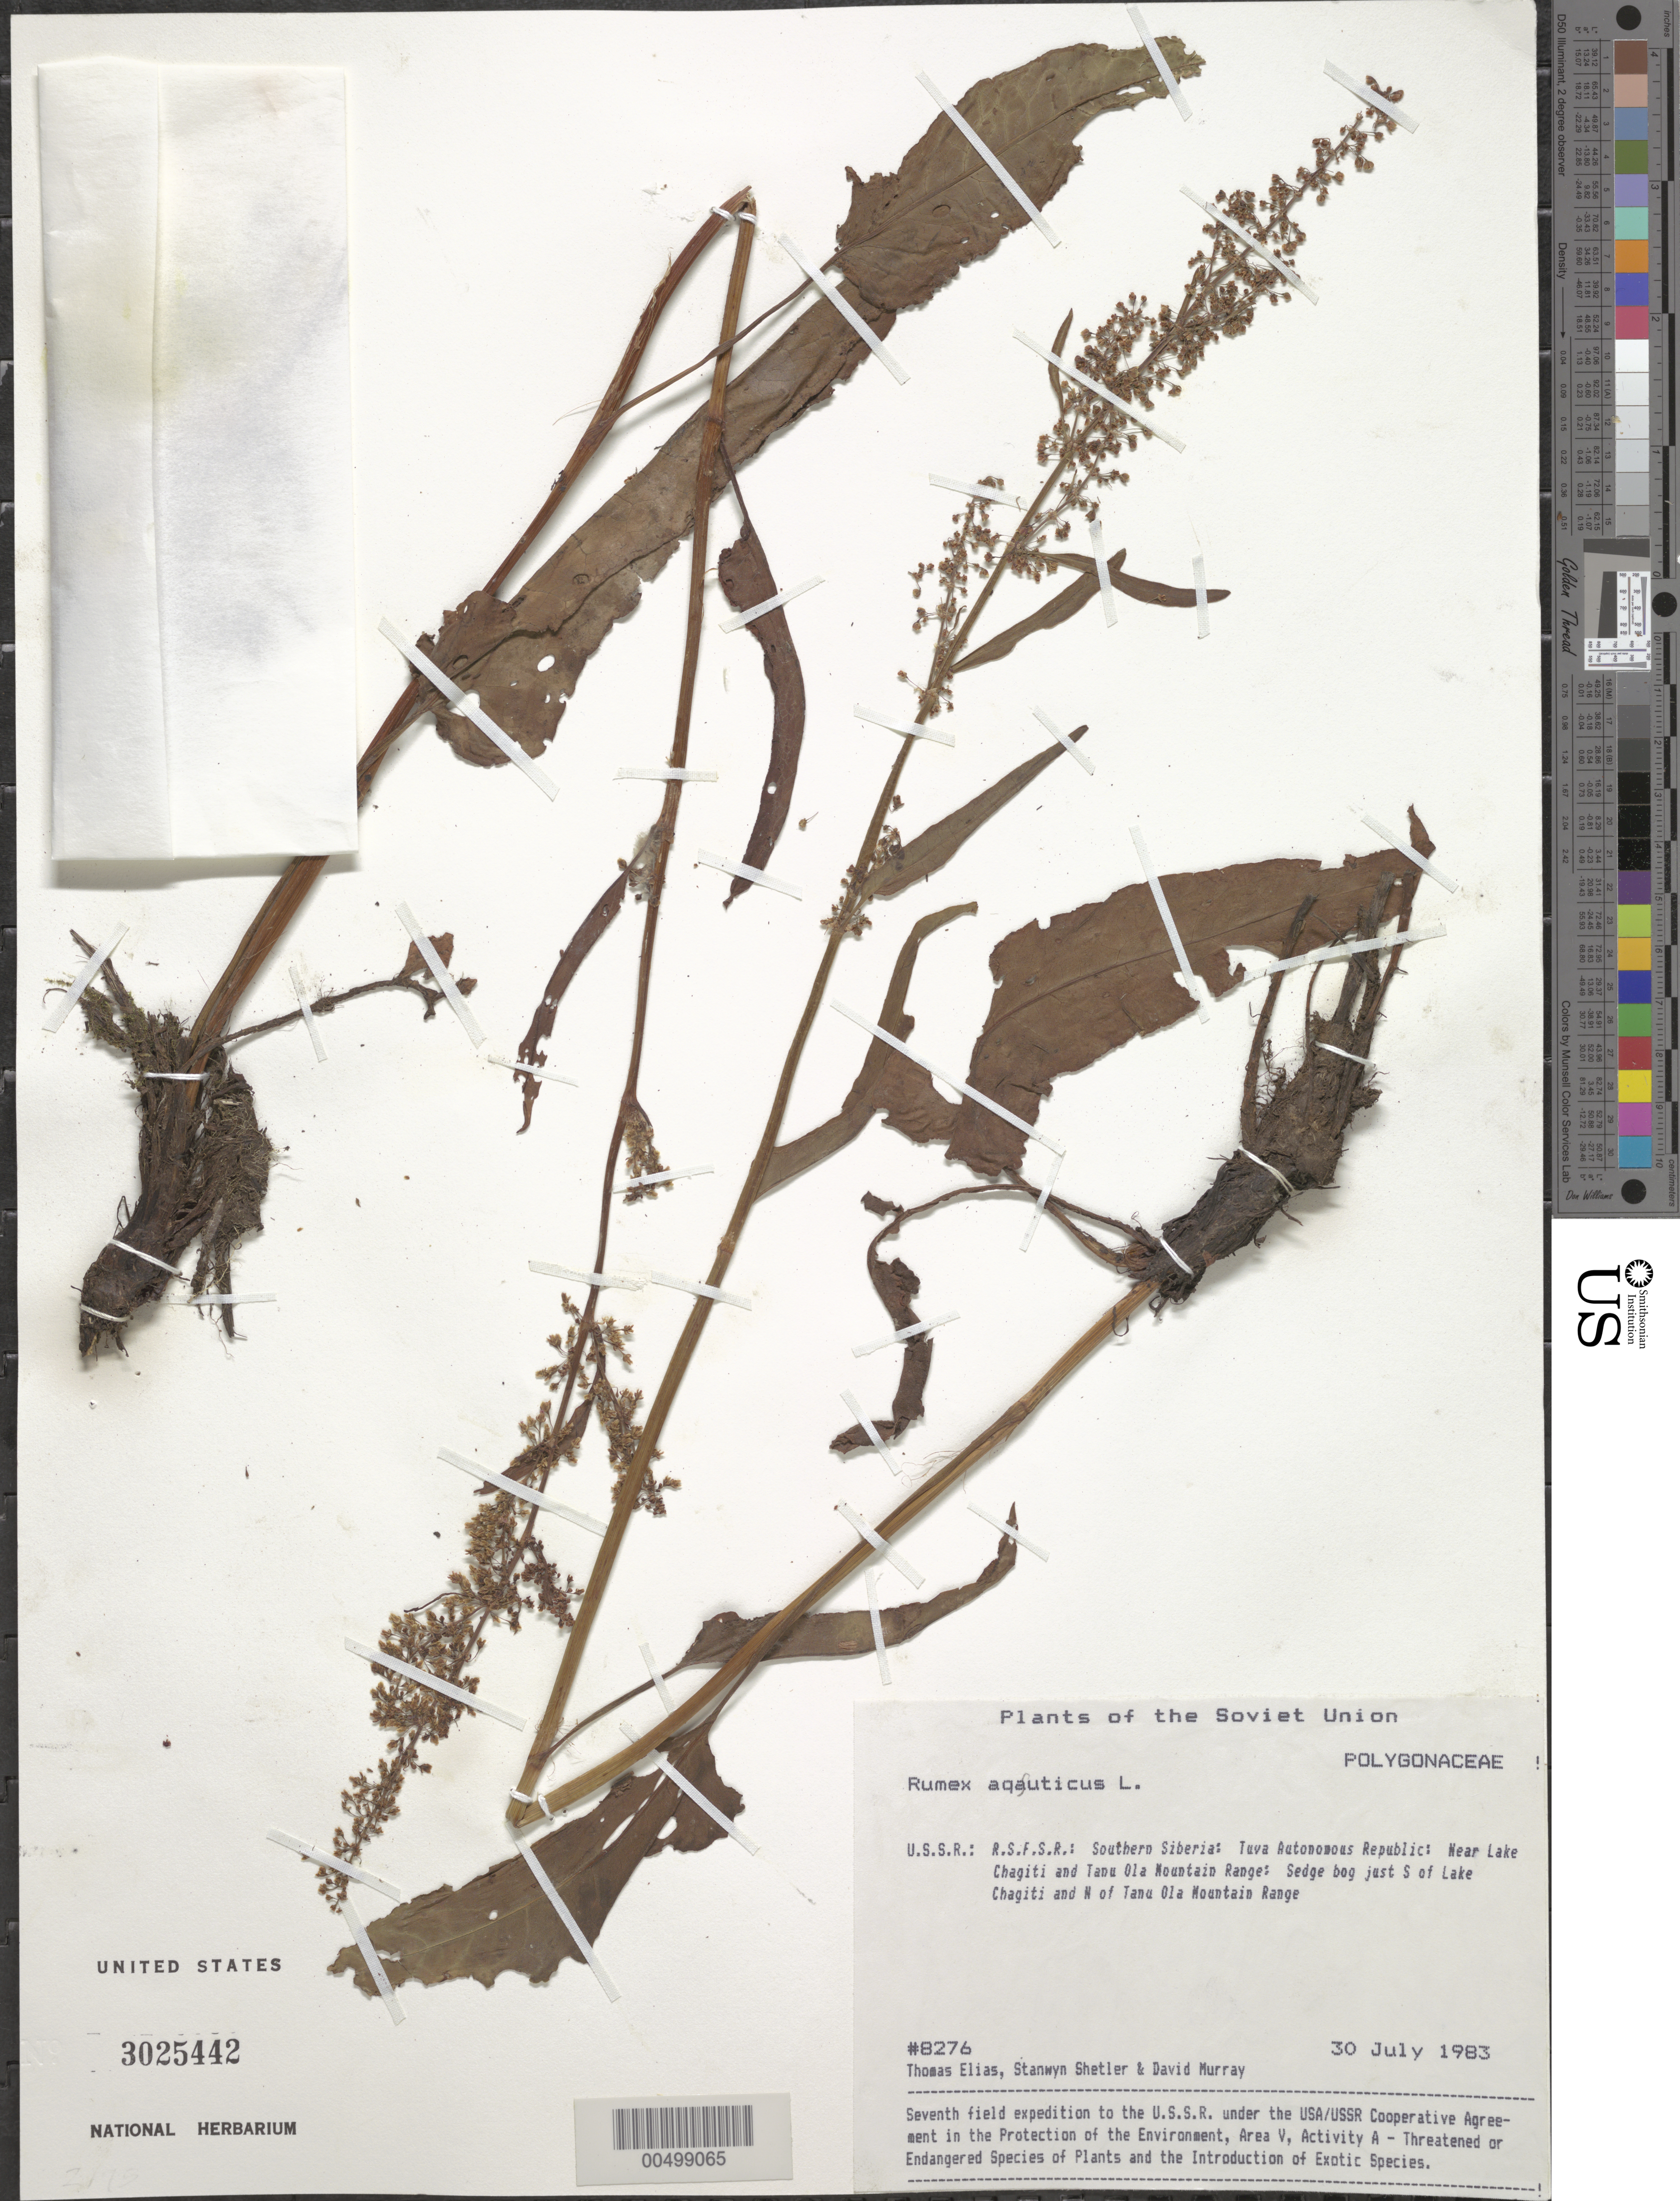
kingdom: Plantae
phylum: Tracheophyta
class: Magnoliopsida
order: Caryophyllales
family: Polygonaceae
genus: Rumex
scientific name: Rumex aquaticus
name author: L.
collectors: T. Elias, S. Shetler & D. F. Murray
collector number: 8276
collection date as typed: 30 Jul 1983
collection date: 1983-07-30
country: Russian Federation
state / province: Tuva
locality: just S of Lake Chagitai and N of Tannu-Ola Mountain Range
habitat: sedge bog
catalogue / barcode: US 3025442